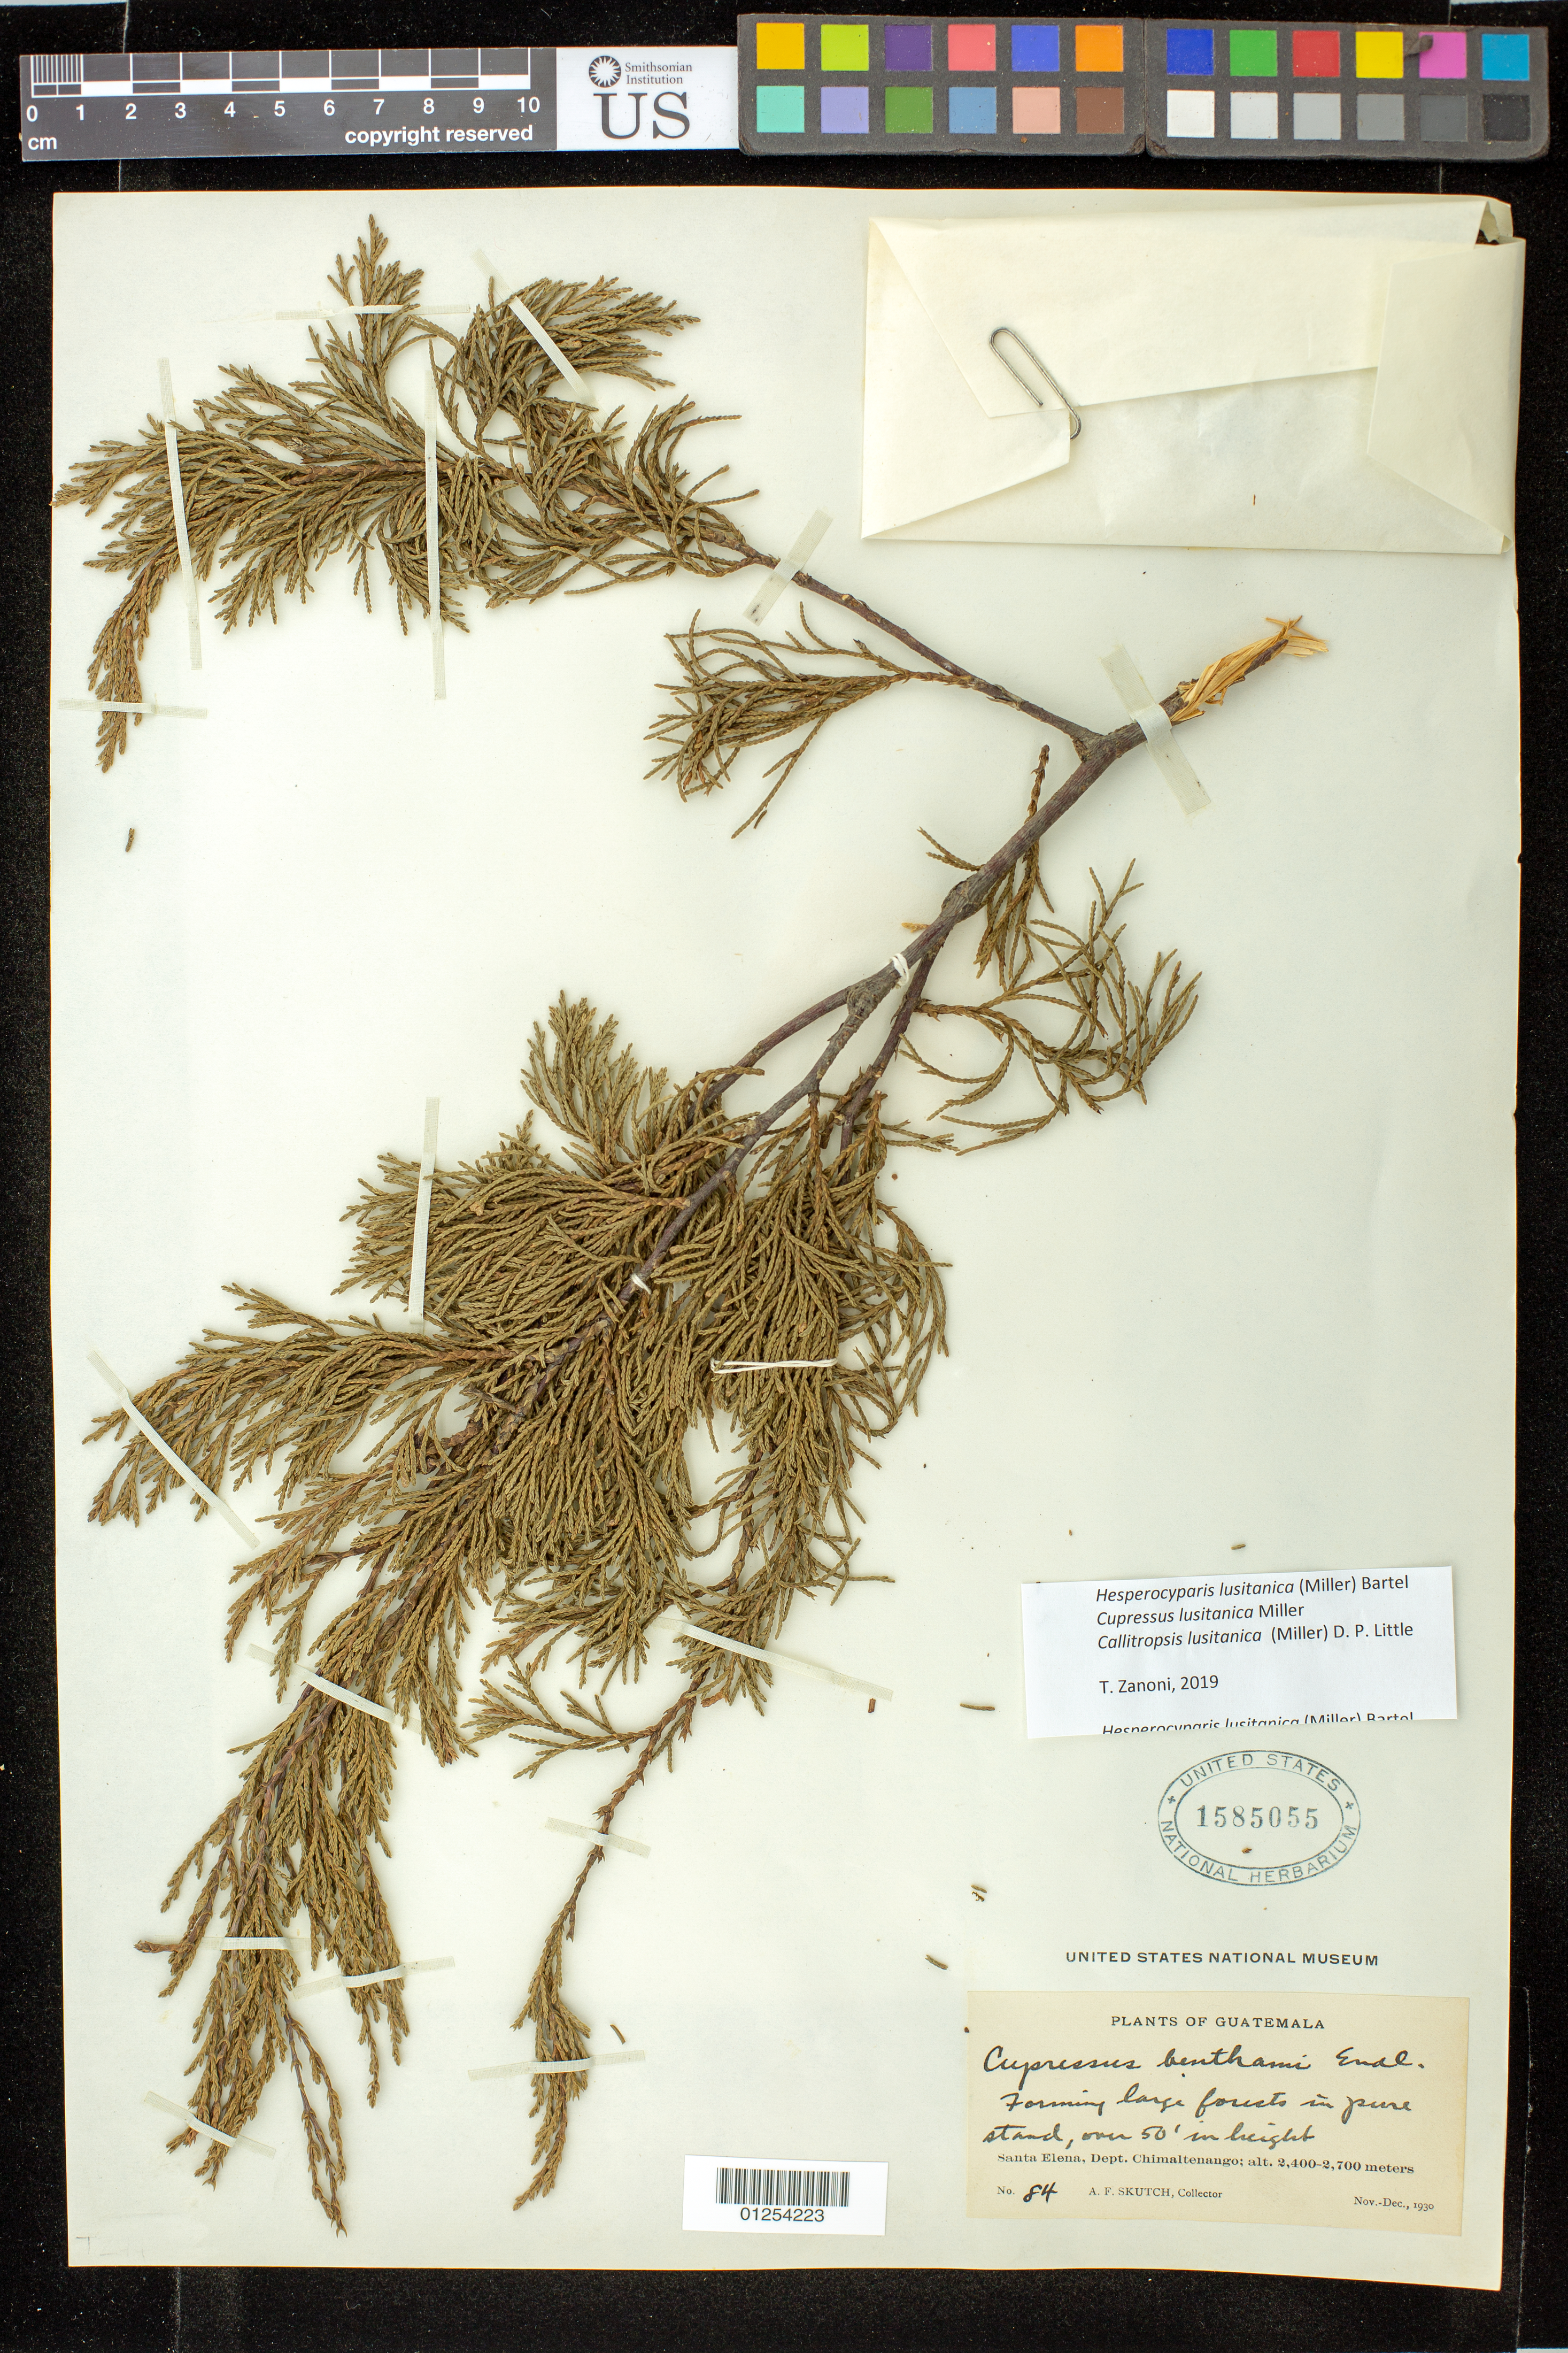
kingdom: Plantae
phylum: Tracheophyta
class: Pinopsida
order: Pinales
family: Cupressaceae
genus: Hesperocyparis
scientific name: Hesperocyparis lusitanica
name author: (Miller) Bartel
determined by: Zanoni, T. A., (NY), New York Botanical Garden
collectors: A. F. Skutch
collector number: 84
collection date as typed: Nov 1930 to -- Dec 1930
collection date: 1930-11/1930-12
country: Guatemala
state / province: Chimaltenango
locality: Santa Elena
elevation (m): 2400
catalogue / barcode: US 1585055